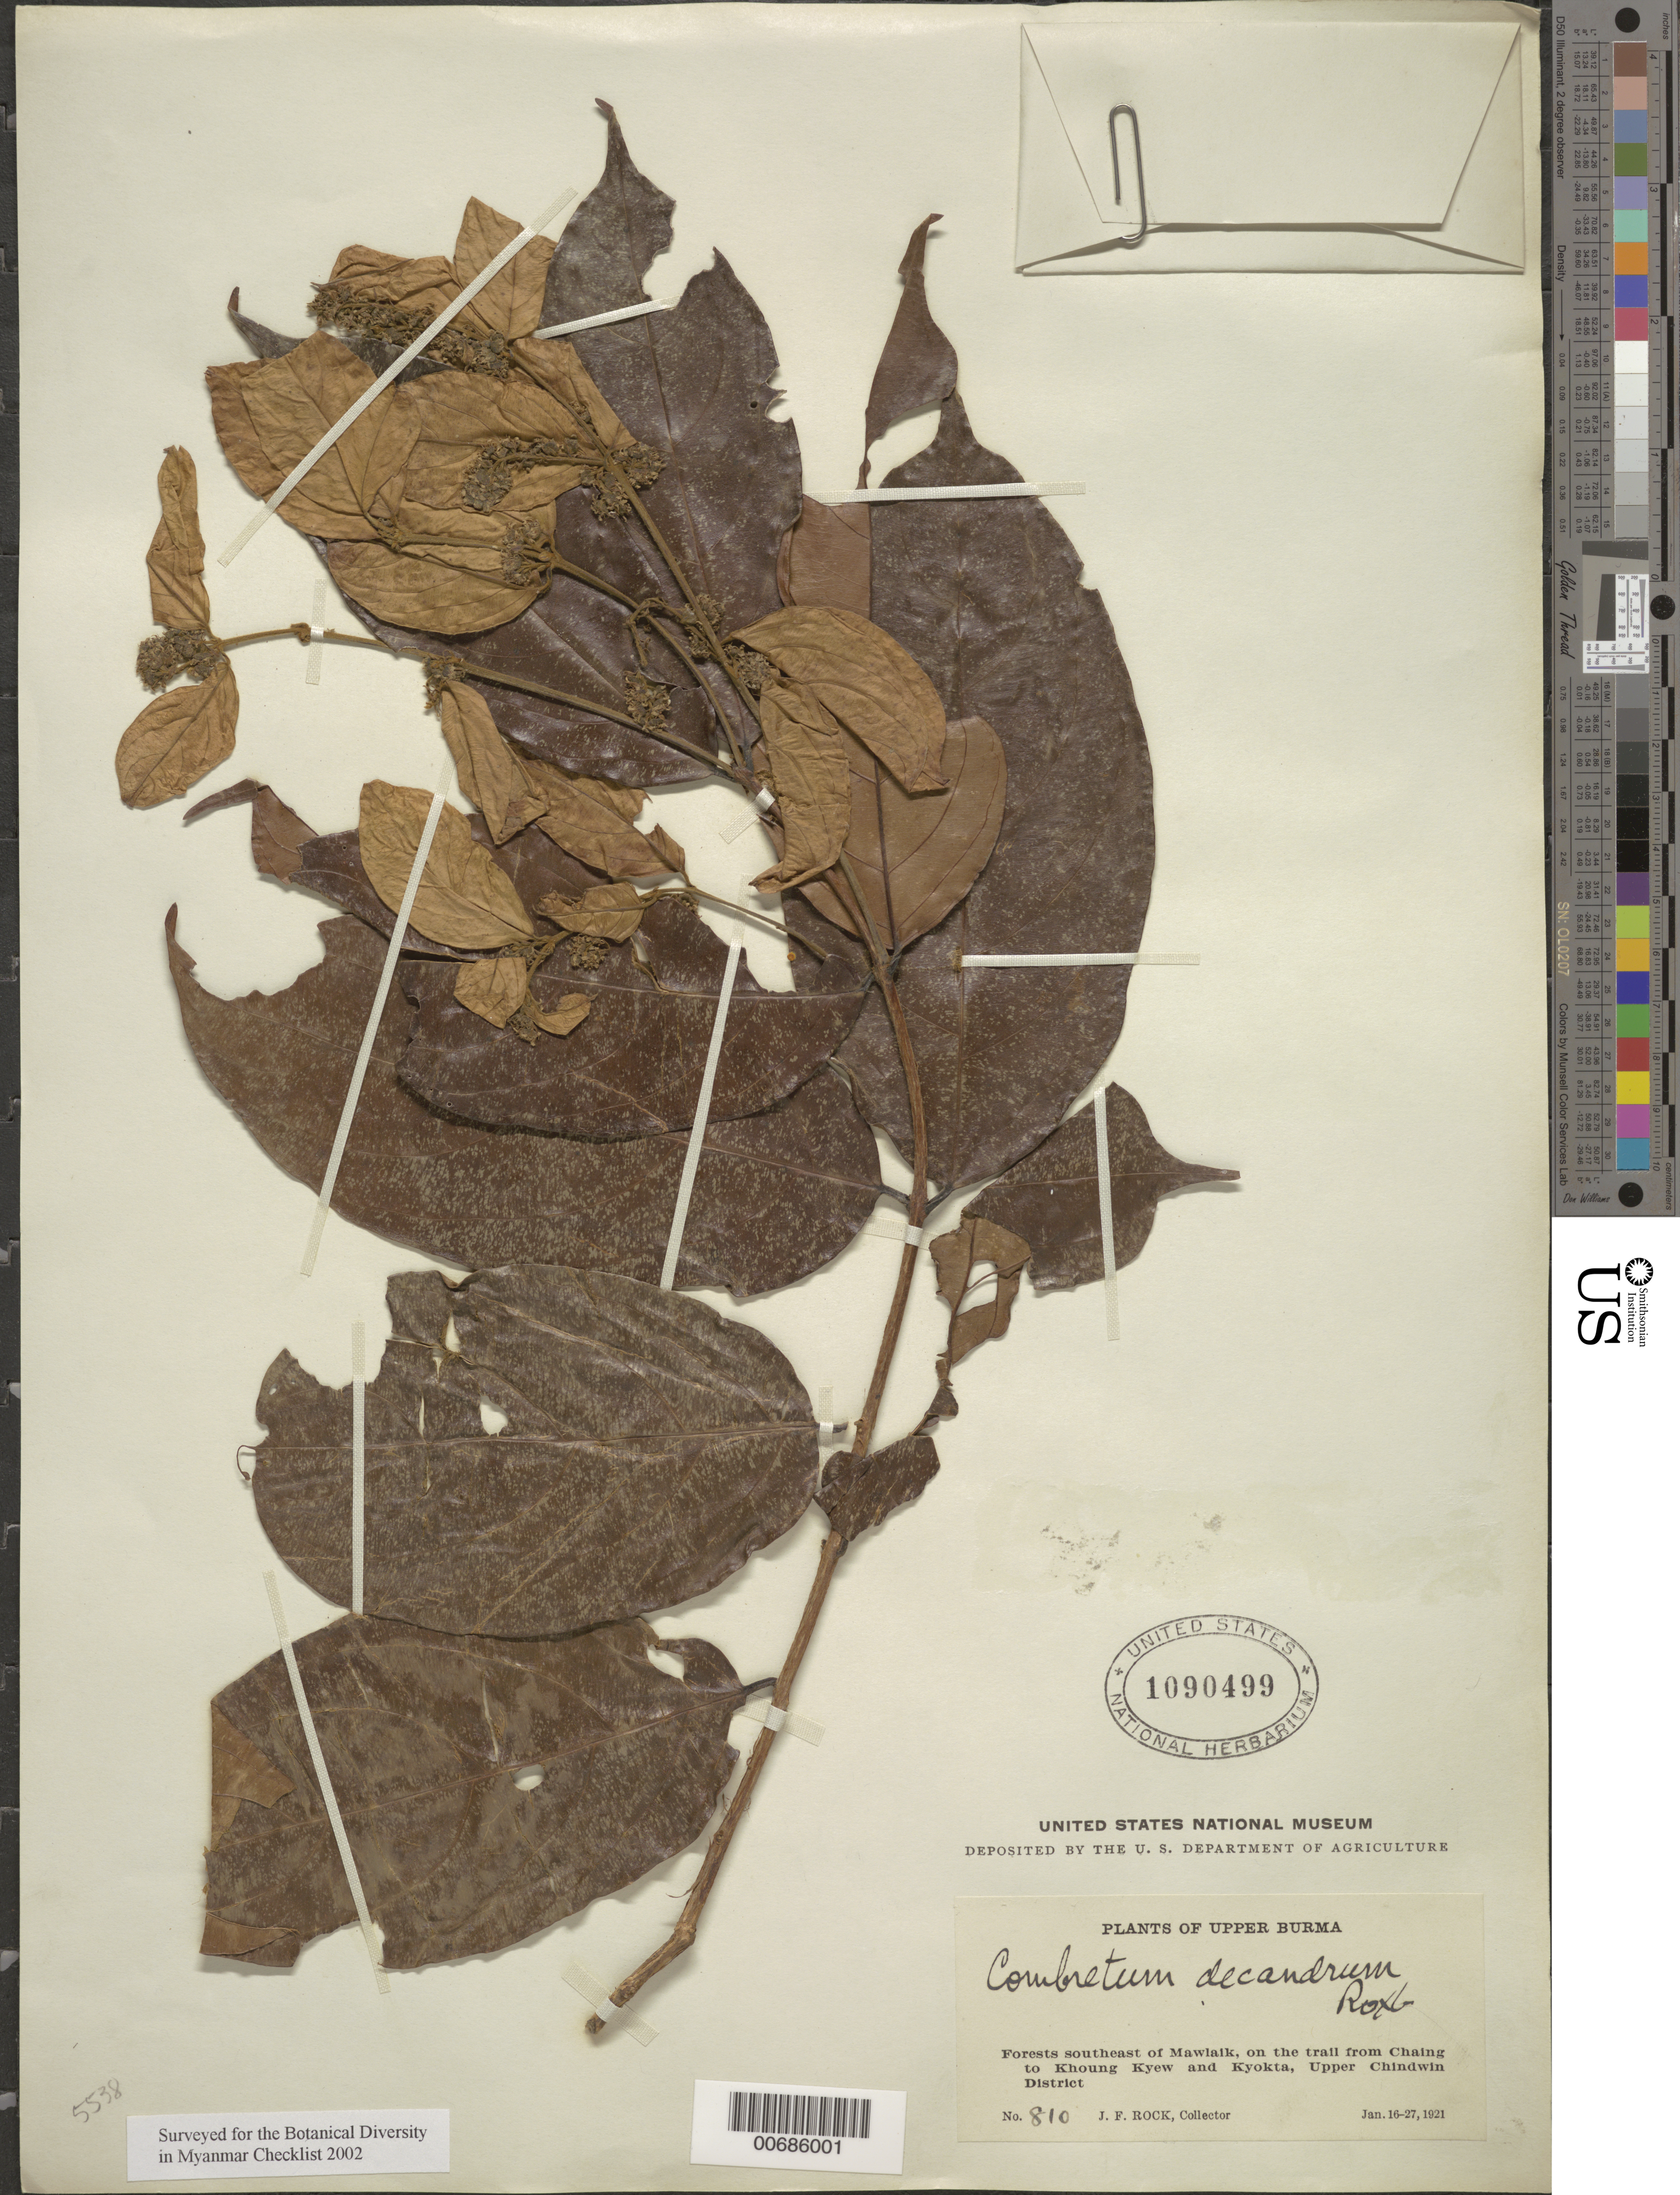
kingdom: Plantae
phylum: Tracheophyta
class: Magnoliopsida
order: Myrtales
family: Combretaceae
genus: Combretum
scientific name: Combretum decandrum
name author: Jacq.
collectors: J. F. Rock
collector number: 810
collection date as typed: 16 Jan 1921 to 27 Jan 1921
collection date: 1921-01-16/1921-01-27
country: Myanmar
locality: Upper Chindwin Dist., Mawlaik, SE of, trail from Chaing to Khoung Kyew and Kyokta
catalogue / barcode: US 1090499